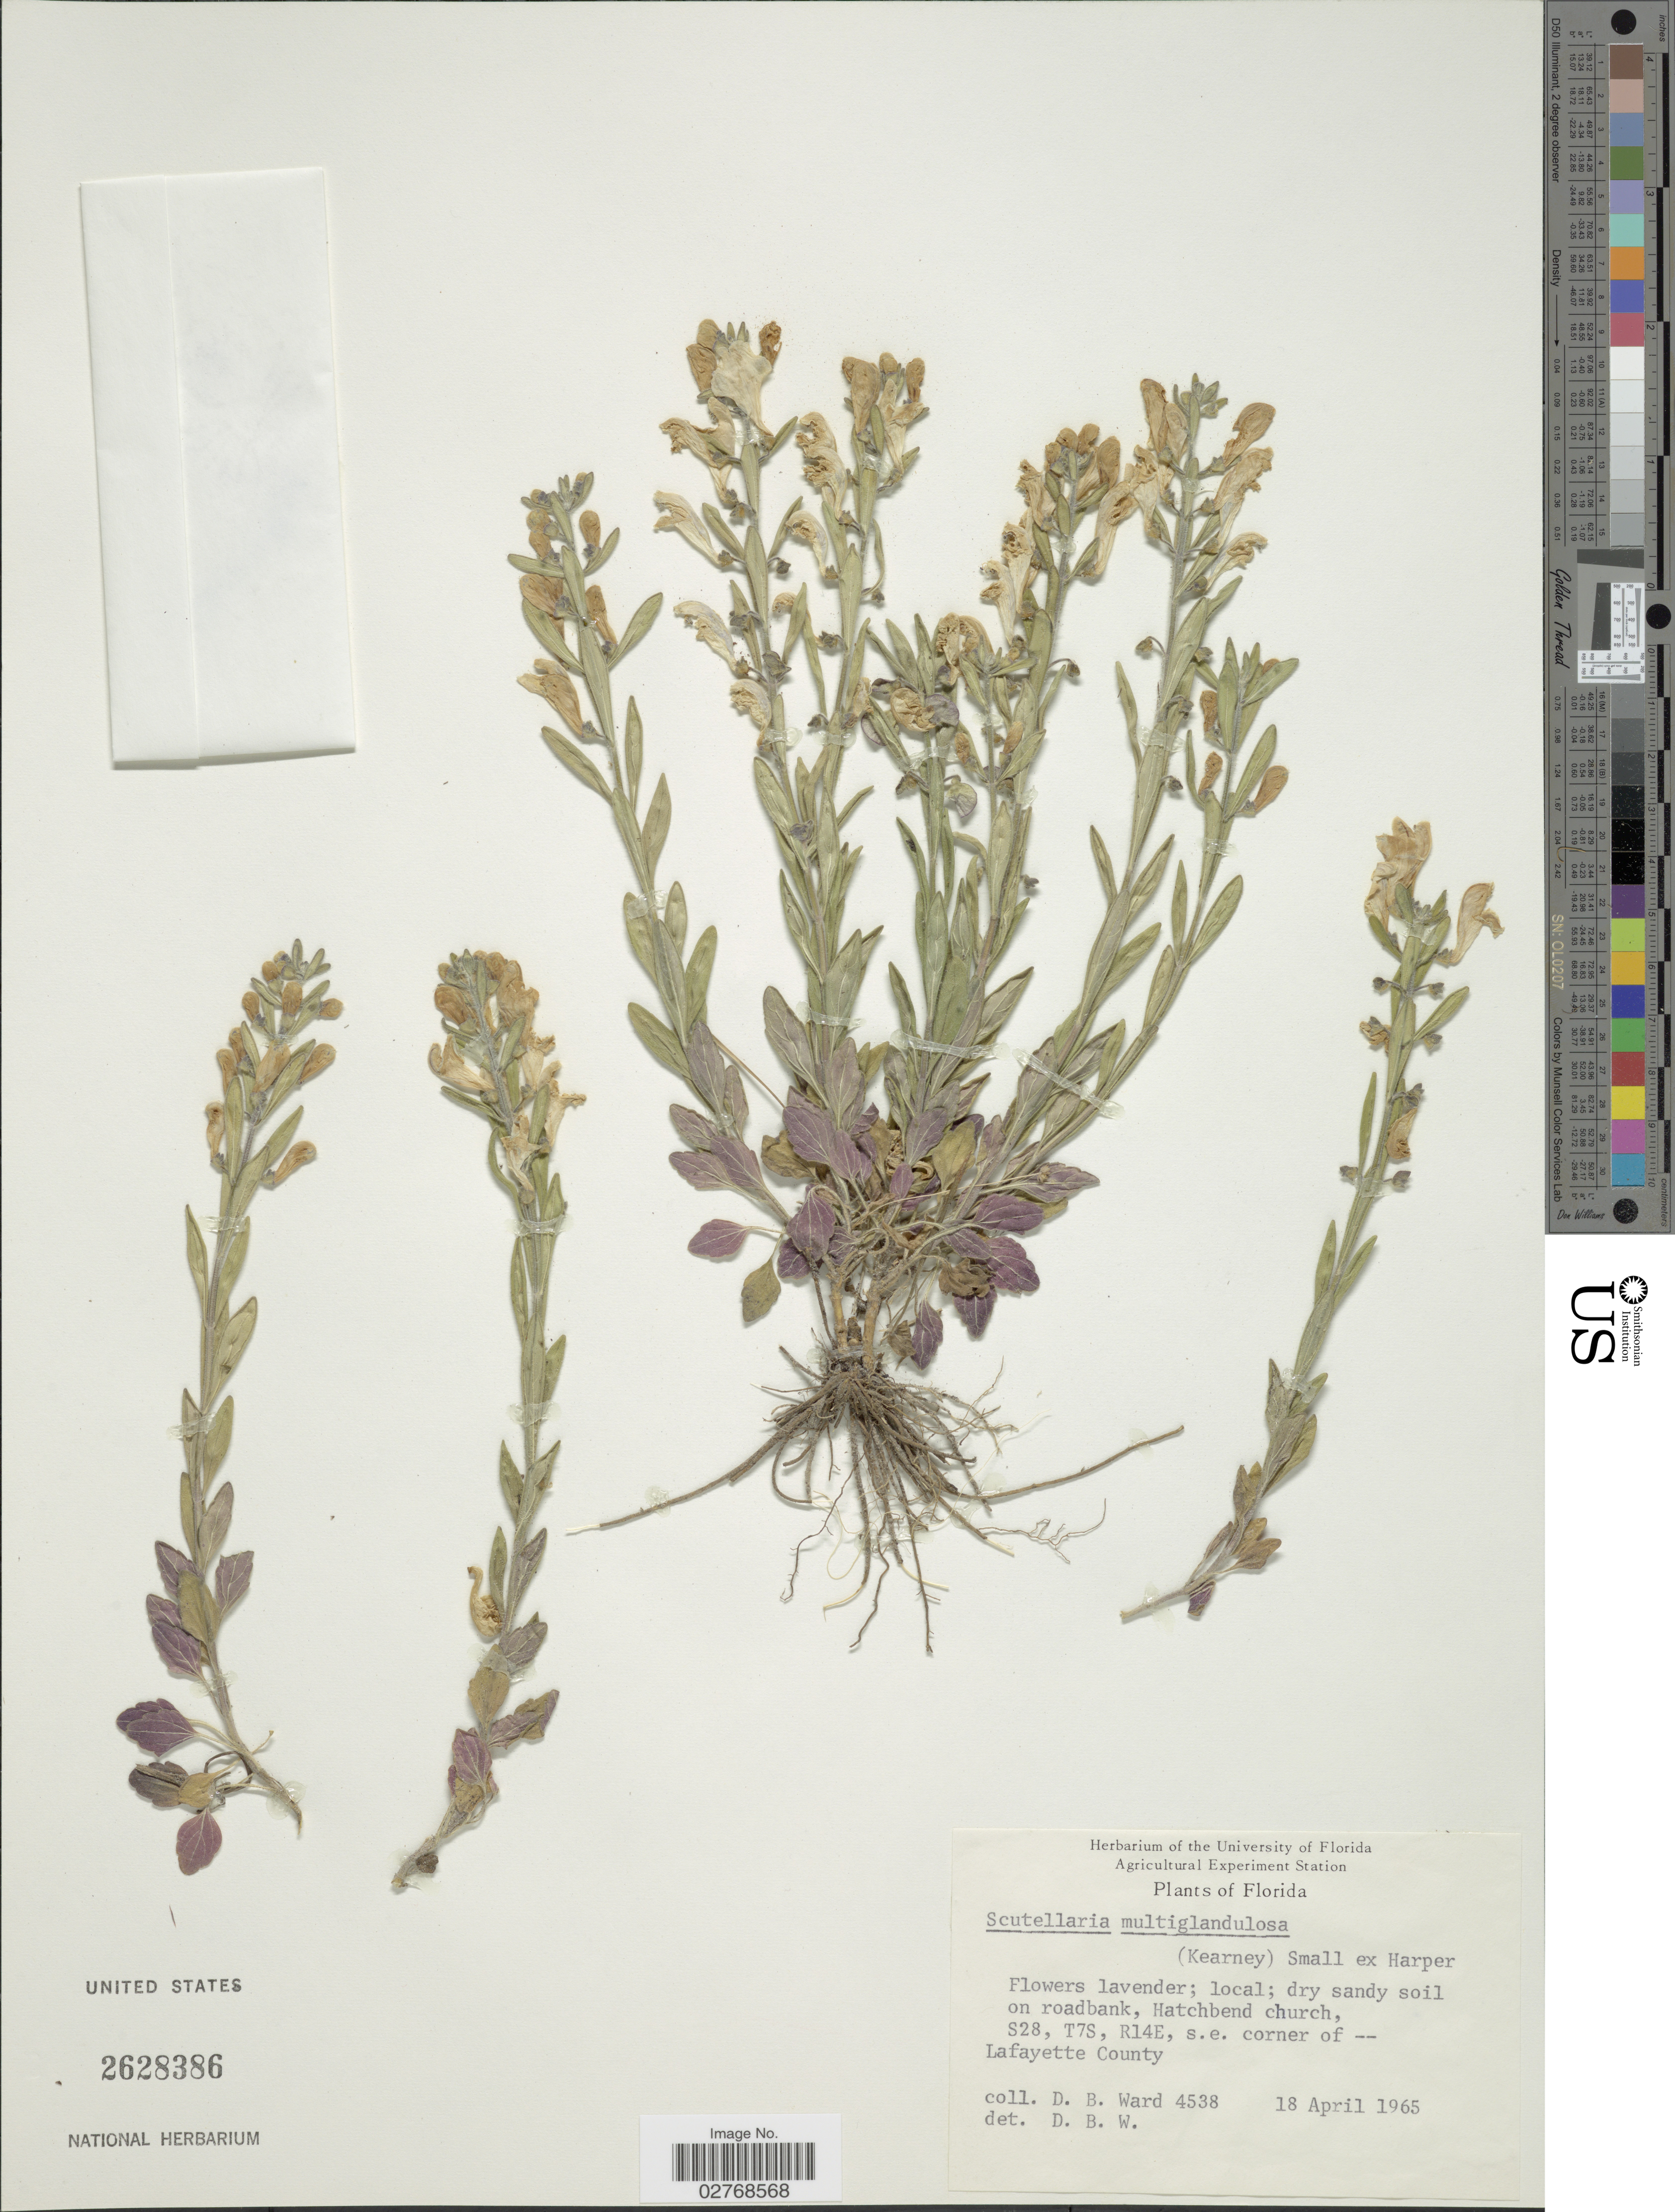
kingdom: Plantae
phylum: Tracheophyta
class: Magnoliopsida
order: Lamiales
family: Lamiaceae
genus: Scutellaria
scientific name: Scutellaria multiglandulosa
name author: (Kearney) Small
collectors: D. B. Ward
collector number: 4538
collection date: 1965-04-18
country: United States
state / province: Florida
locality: Dry sandy soil on roadbank, Hatchbend church, S28, T7S, R14E, s.e. corner of Lafayette County.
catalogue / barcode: US 2628386